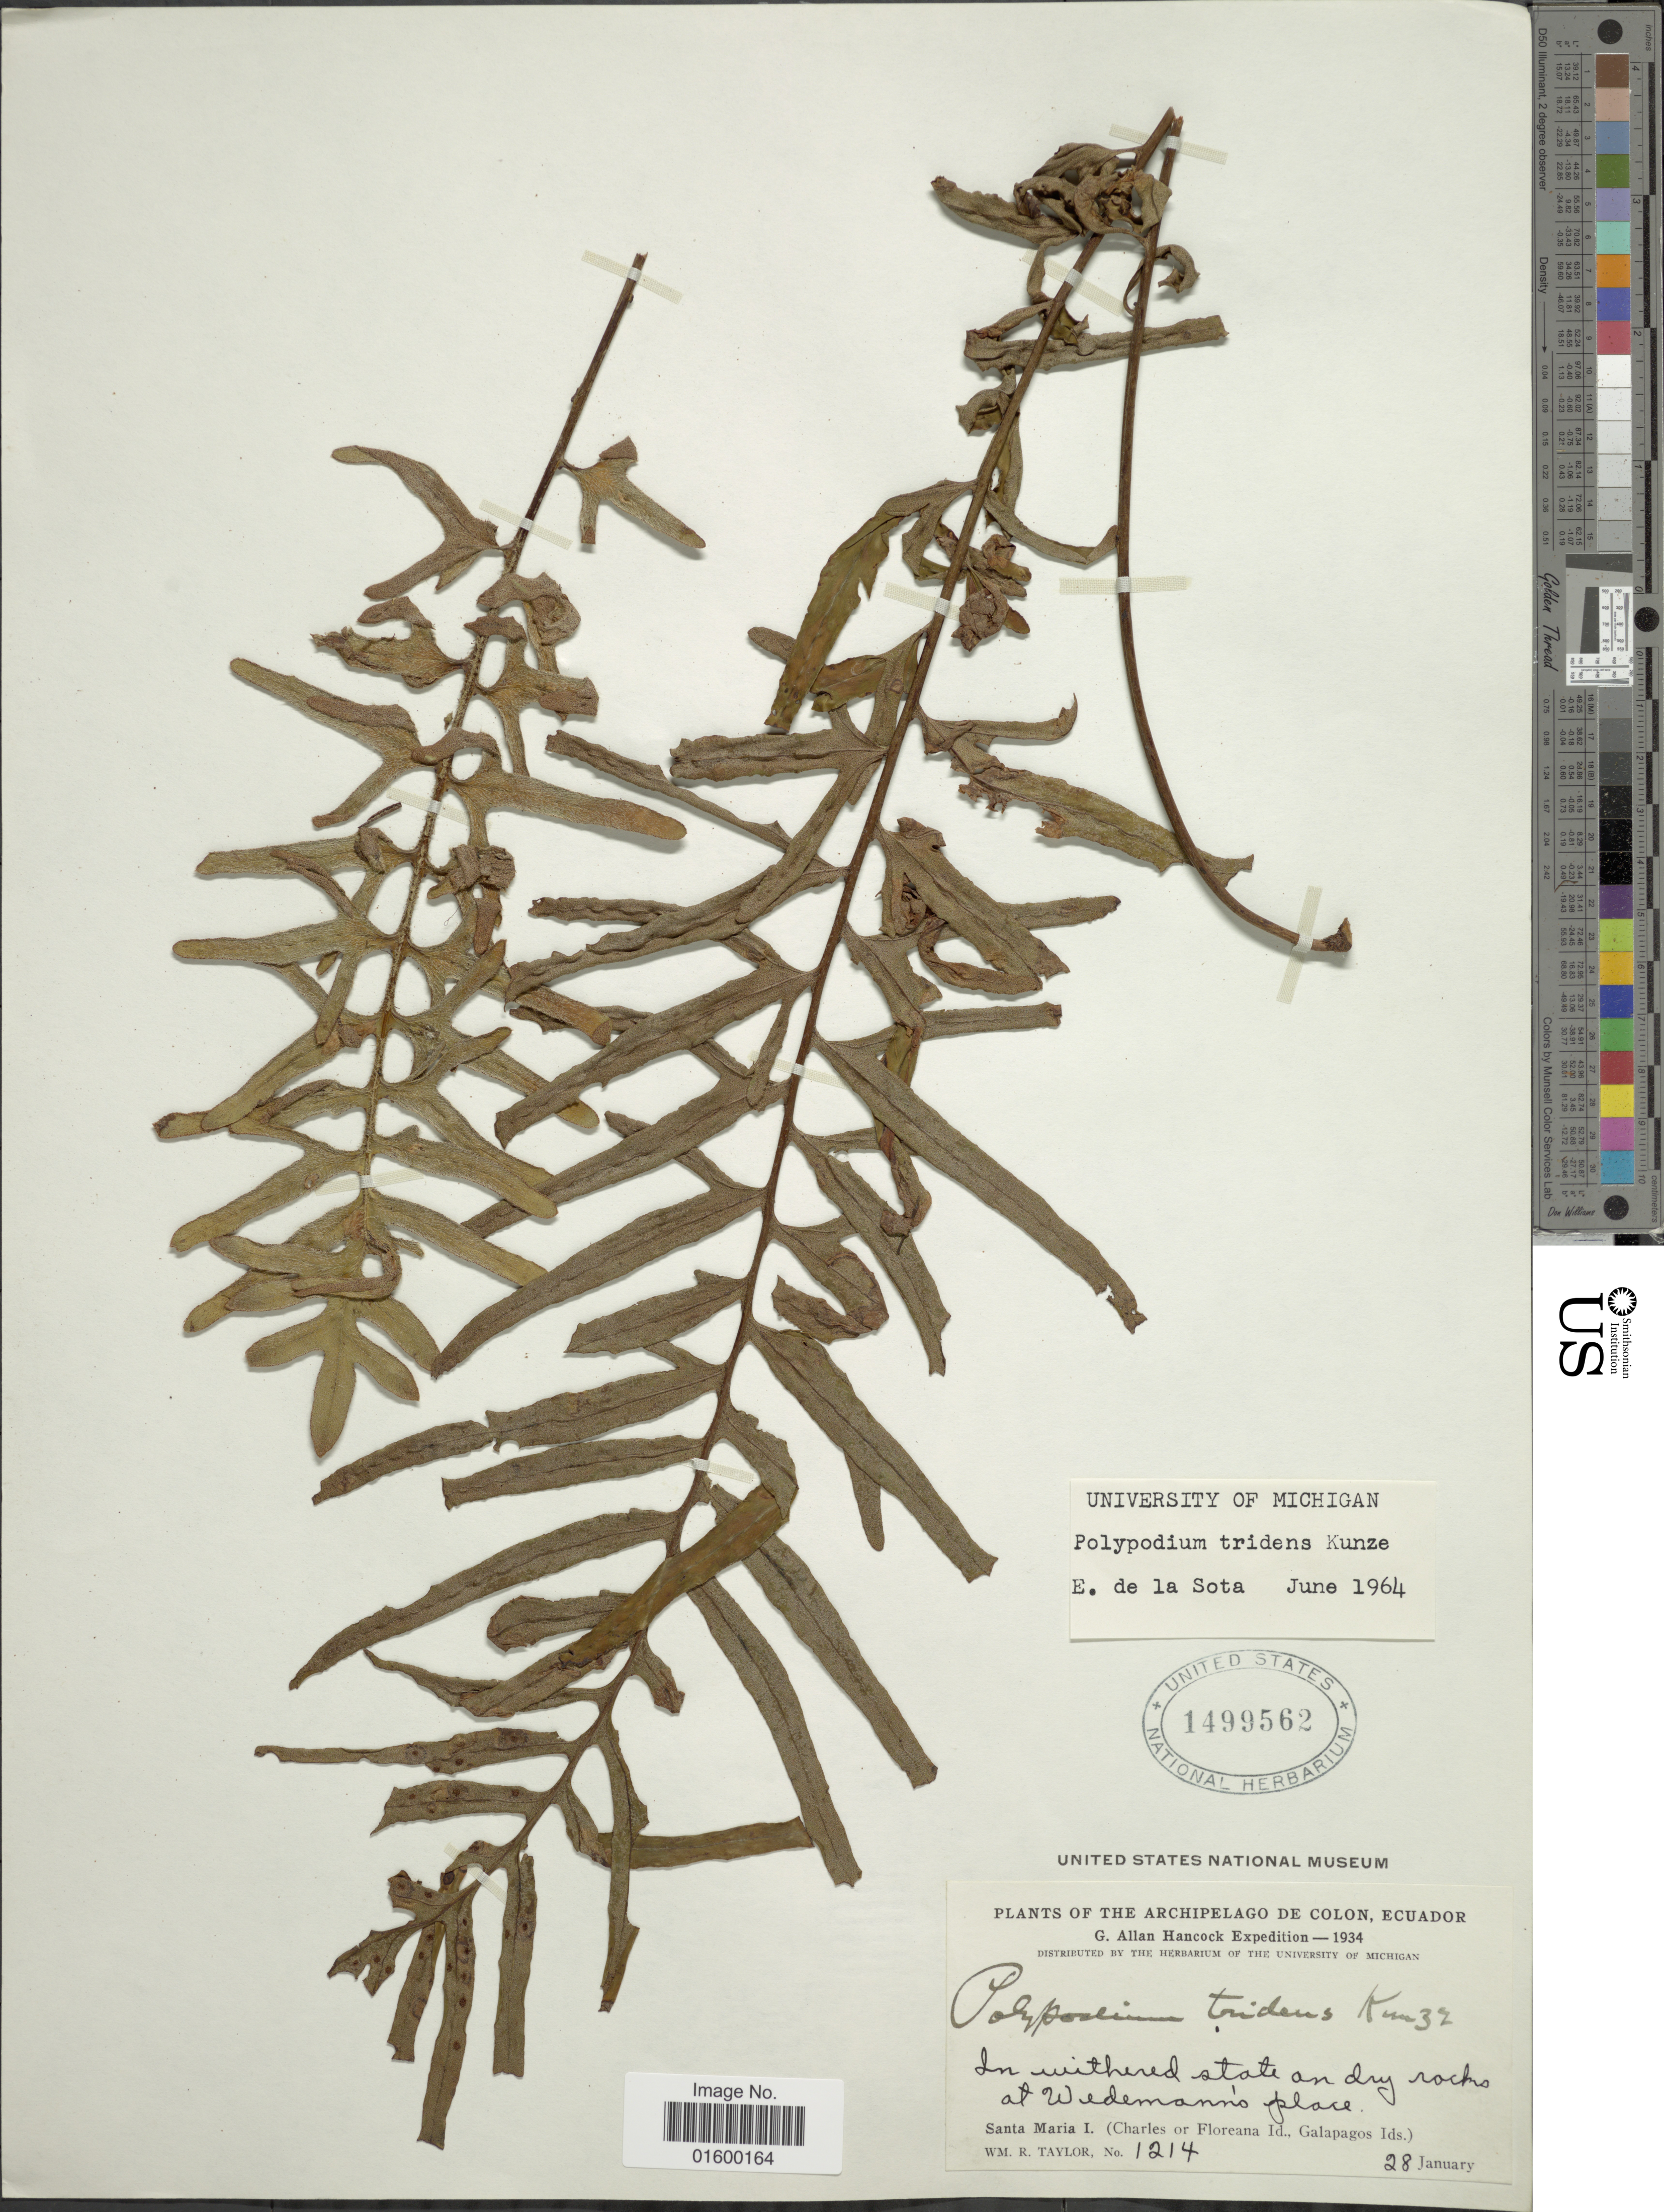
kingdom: Plantae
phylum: Tracheophyta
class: Polypodiopsida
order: Polypodiales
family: Polypodiaceae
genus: Pleopeltis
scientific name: Pleopeltis tridens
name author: J. Sm.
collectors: W. R. Taylor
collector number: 1214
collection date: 1934-01-28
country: Ecuador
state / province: Colón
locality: Archipelago de Colon, at Wedemann's place, Santa Maria I. (Charles or Floreana Is., Galapagos Ids.)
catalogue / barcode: US 1499562